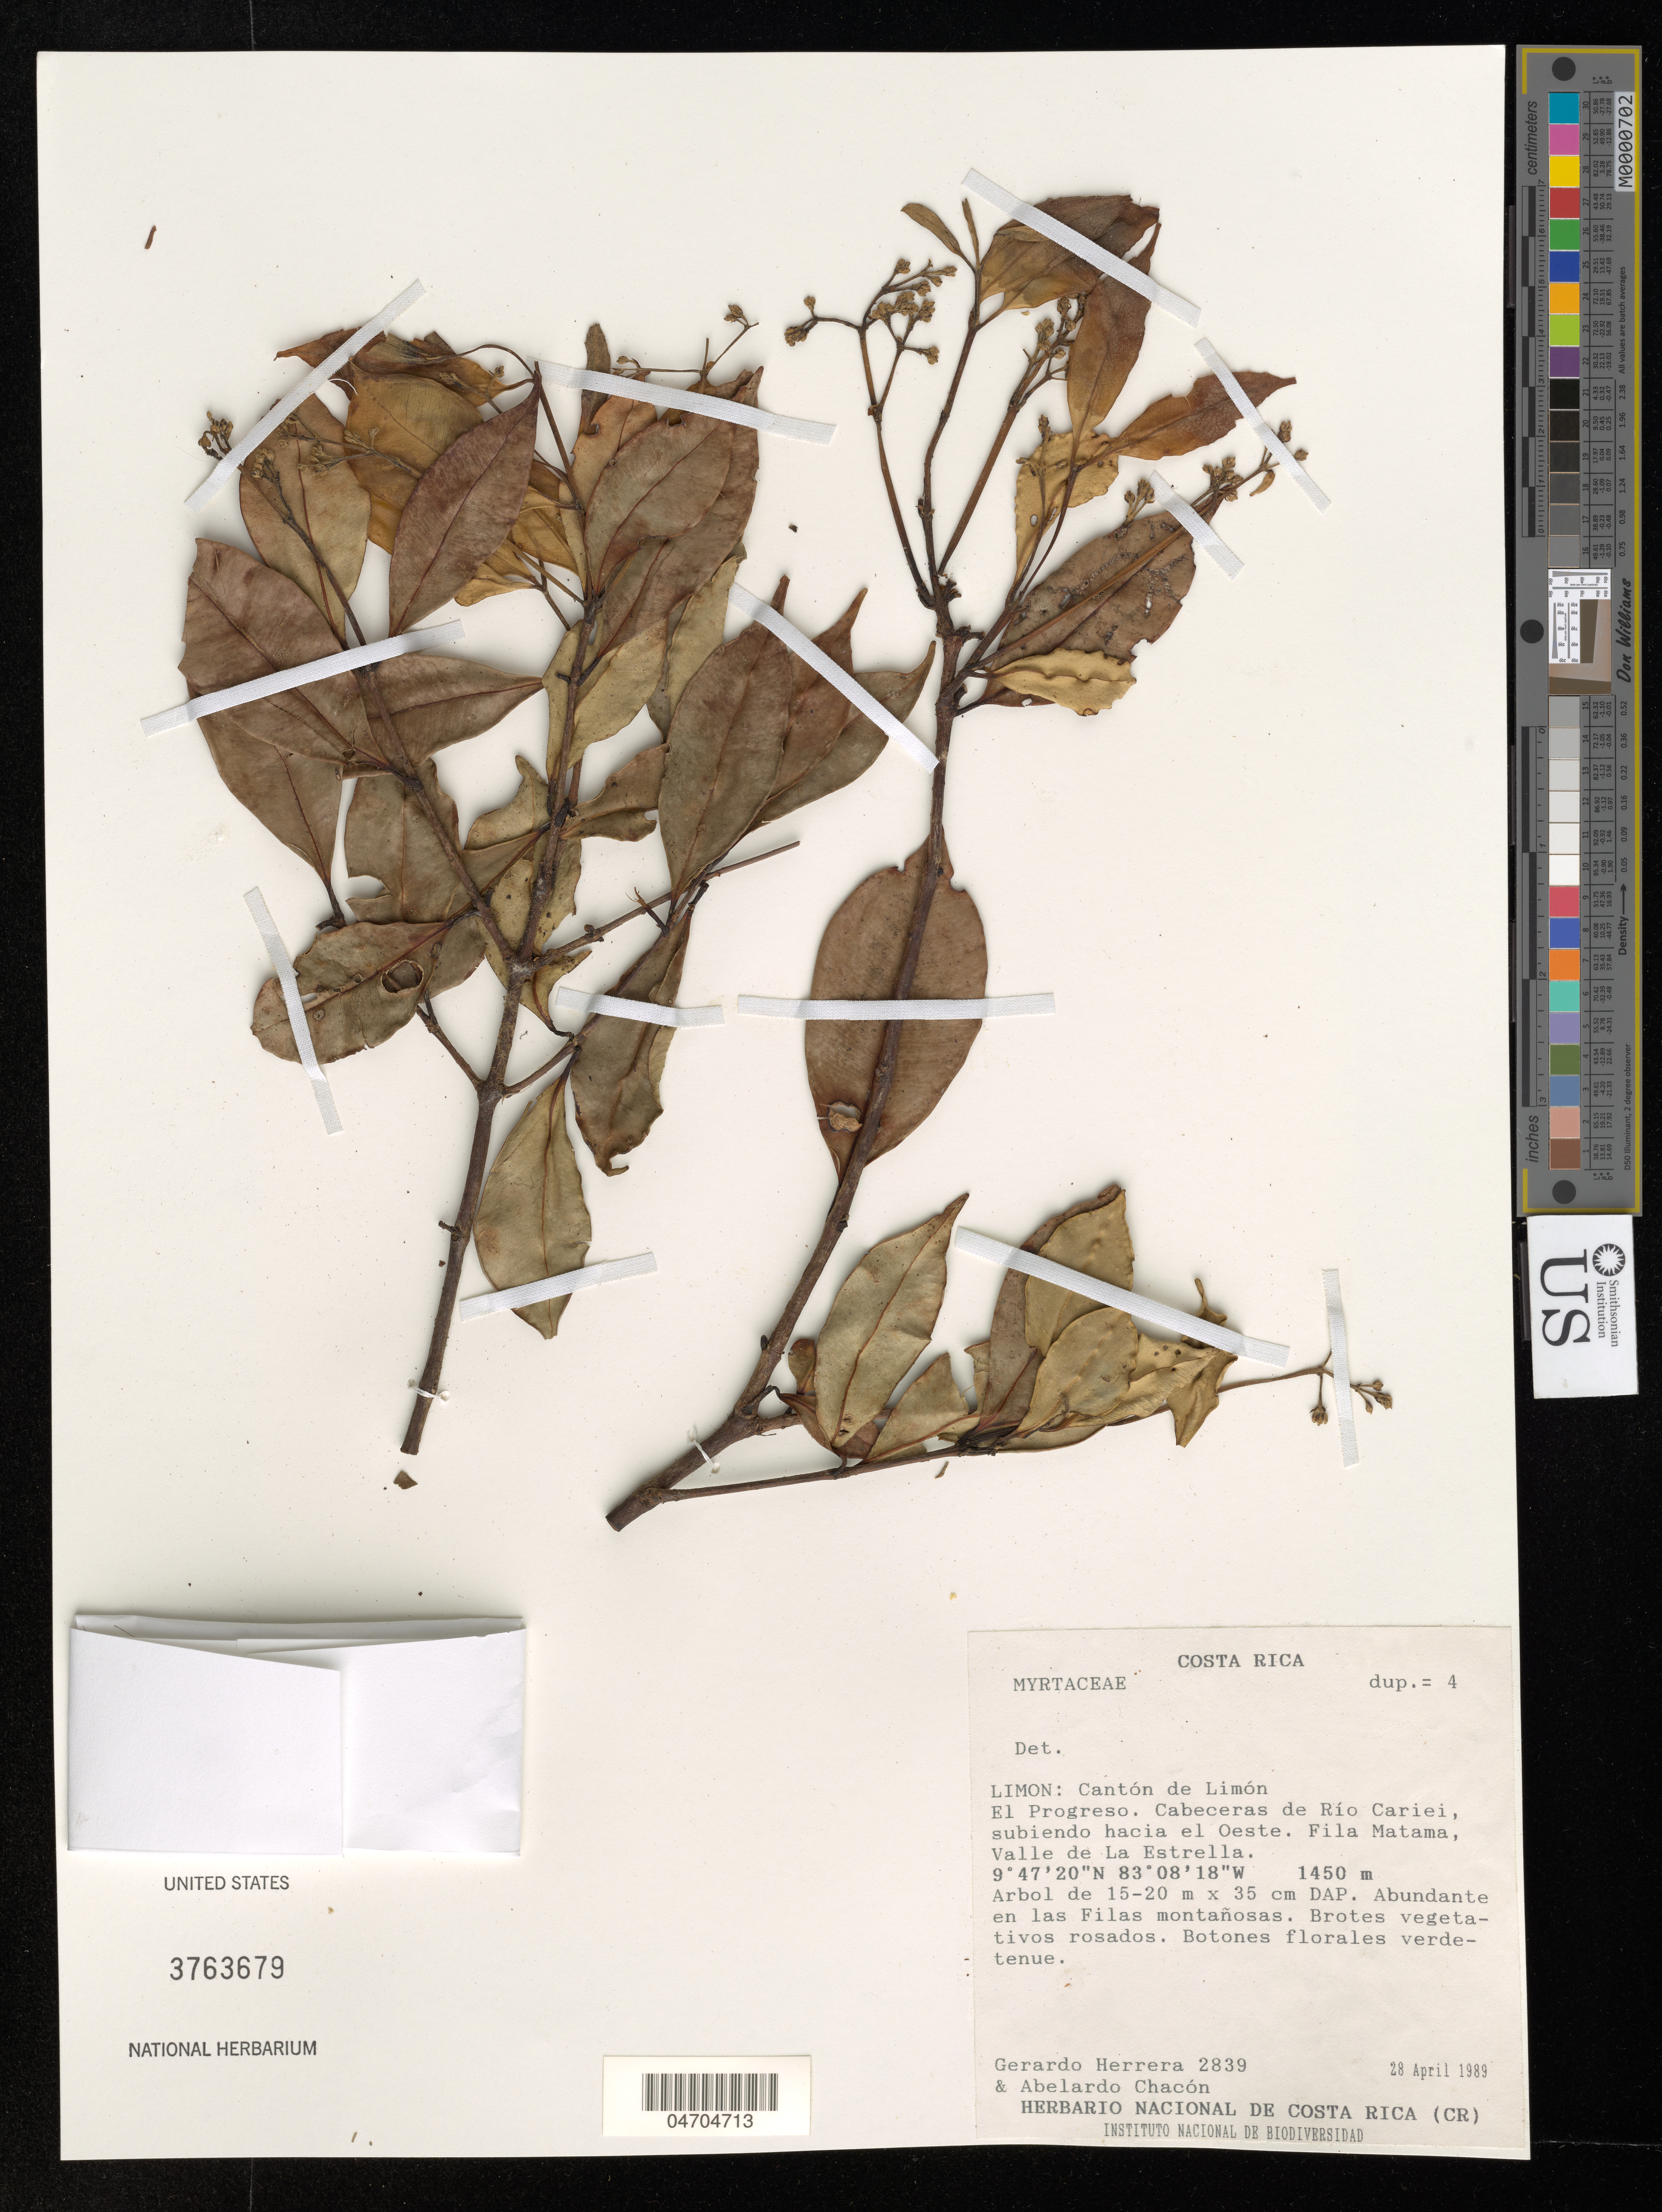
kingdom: Plantae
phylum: Tracheophyta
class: Magnoliopsida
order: Myrtales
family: Myrtaceae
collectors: G. Herrera & A. Chacón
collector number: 2839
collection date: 1989-04-28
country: Costa Rica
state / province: Limón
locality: Cantón de Limón. El Progreso. Cabeceras de Río Cariei, subiendo hacia el Oeste. Fila Matama, Valle de La Estrella.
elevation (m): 1450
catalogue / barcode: US 3763679